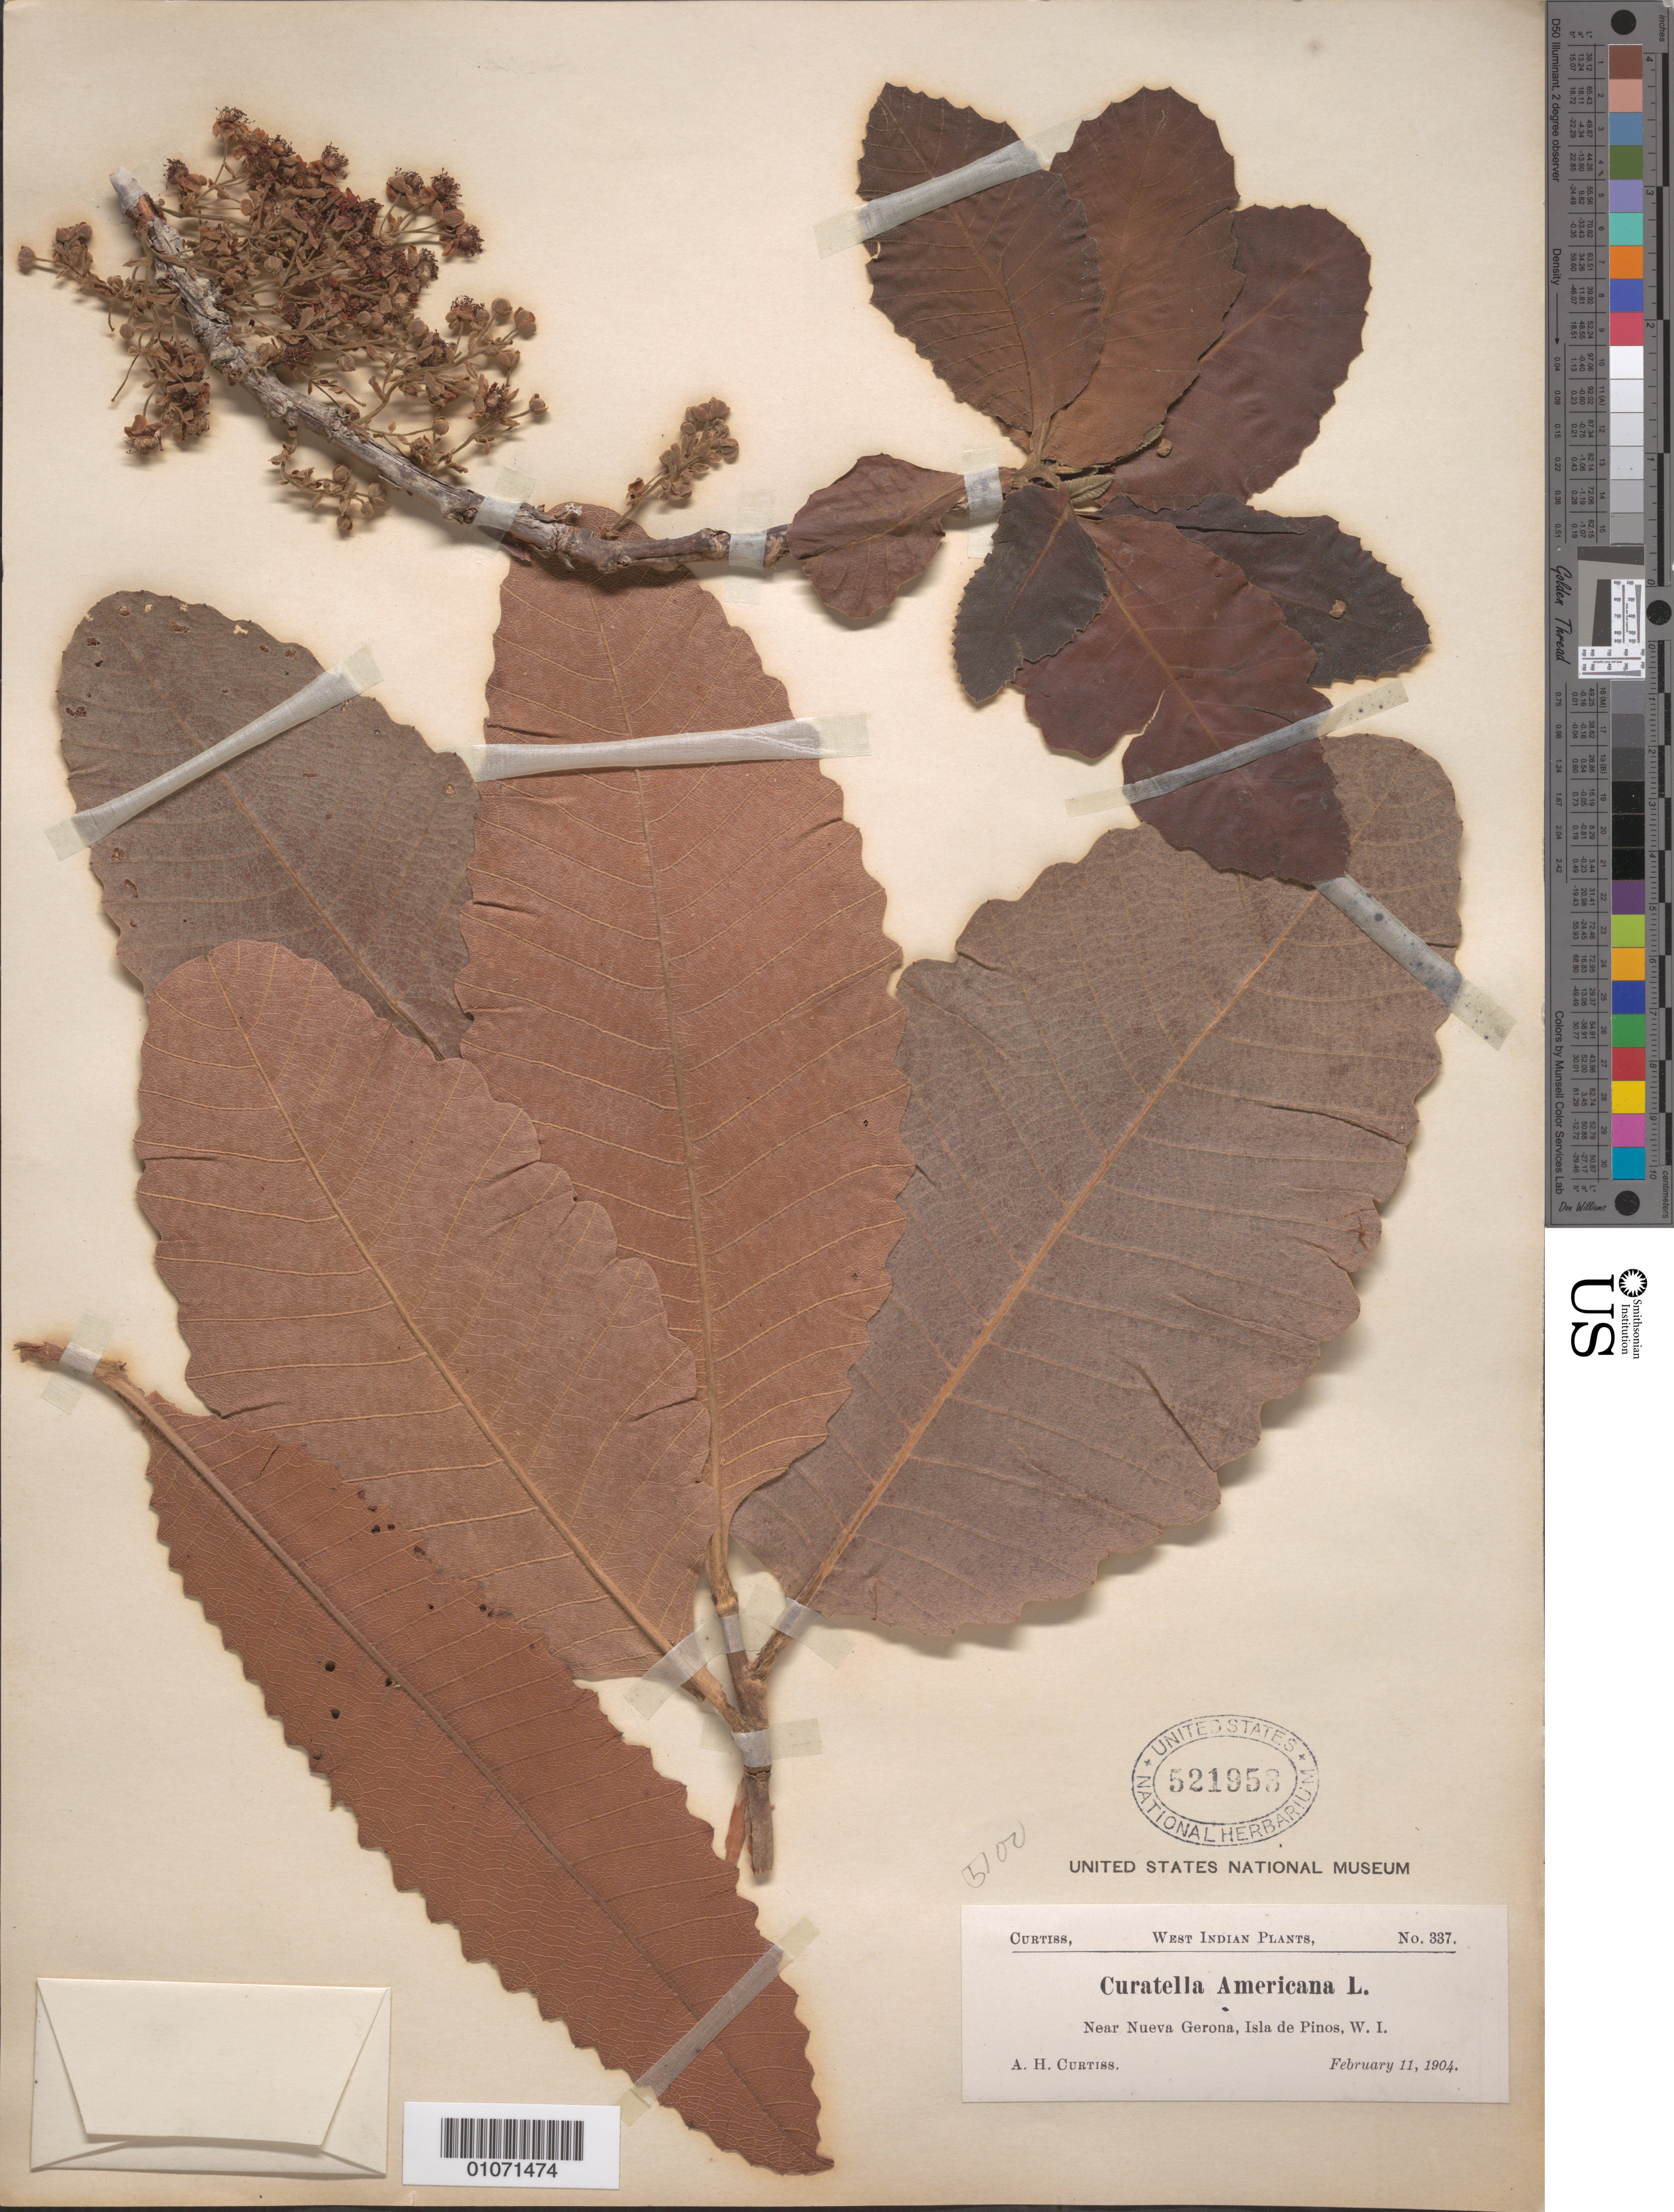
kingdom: Plantae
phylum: Tracheophyta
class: Magnoliopsida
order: Dilleniales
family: Dilleniaceae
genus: Curatella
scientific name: Curatella americana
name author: L.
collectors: A. H. Curtiss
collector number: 337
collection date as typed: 11 Feb 1904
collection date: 1904-02-11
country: Cuba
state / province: Isla de La Juventud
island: Isla de la Juventud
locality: Nueva Gerona, near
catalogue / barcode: US 521958